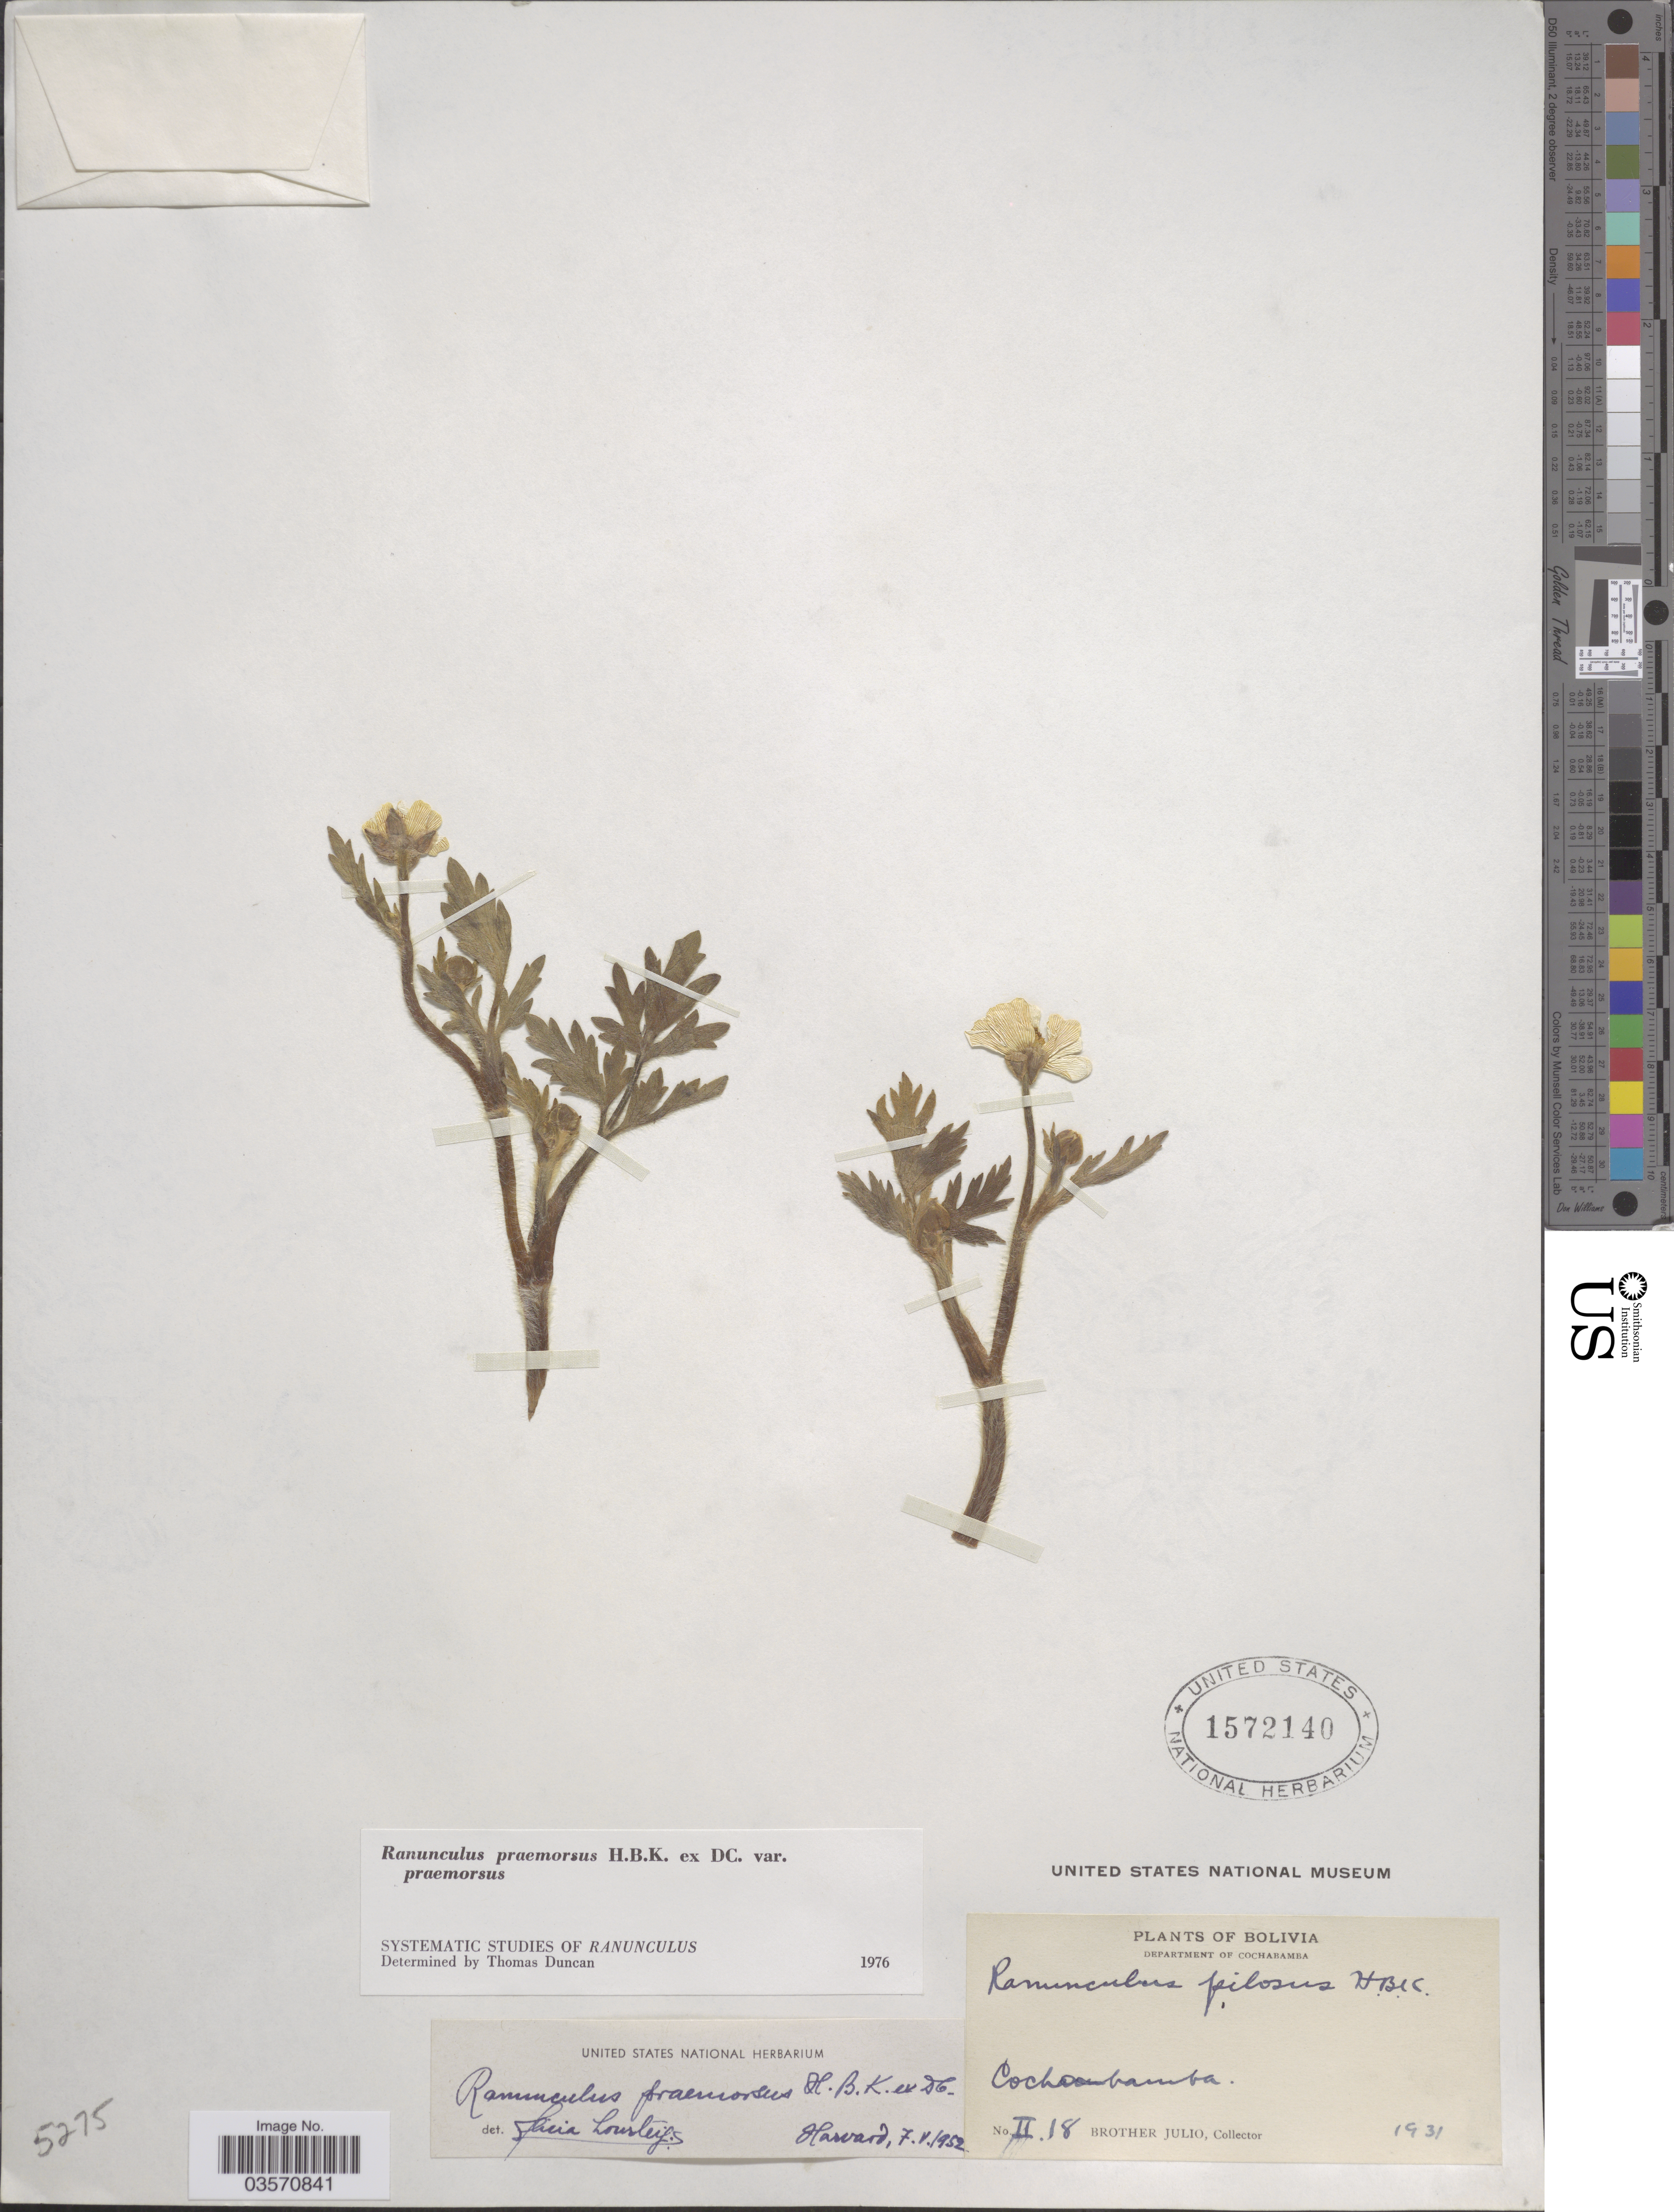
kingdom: Plantae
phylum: Tracheophyta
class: Magnoliopsida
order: Ranunculales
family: Ranunculaceae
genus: Ranunculus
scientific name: Ranunculus praemorsus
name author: Kunth ex DC.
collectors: Bro. Julio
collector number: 218*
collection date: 1931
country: Bolivia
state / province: Cochabamba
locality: Department of Cochabamba.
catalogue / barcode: US 1572140